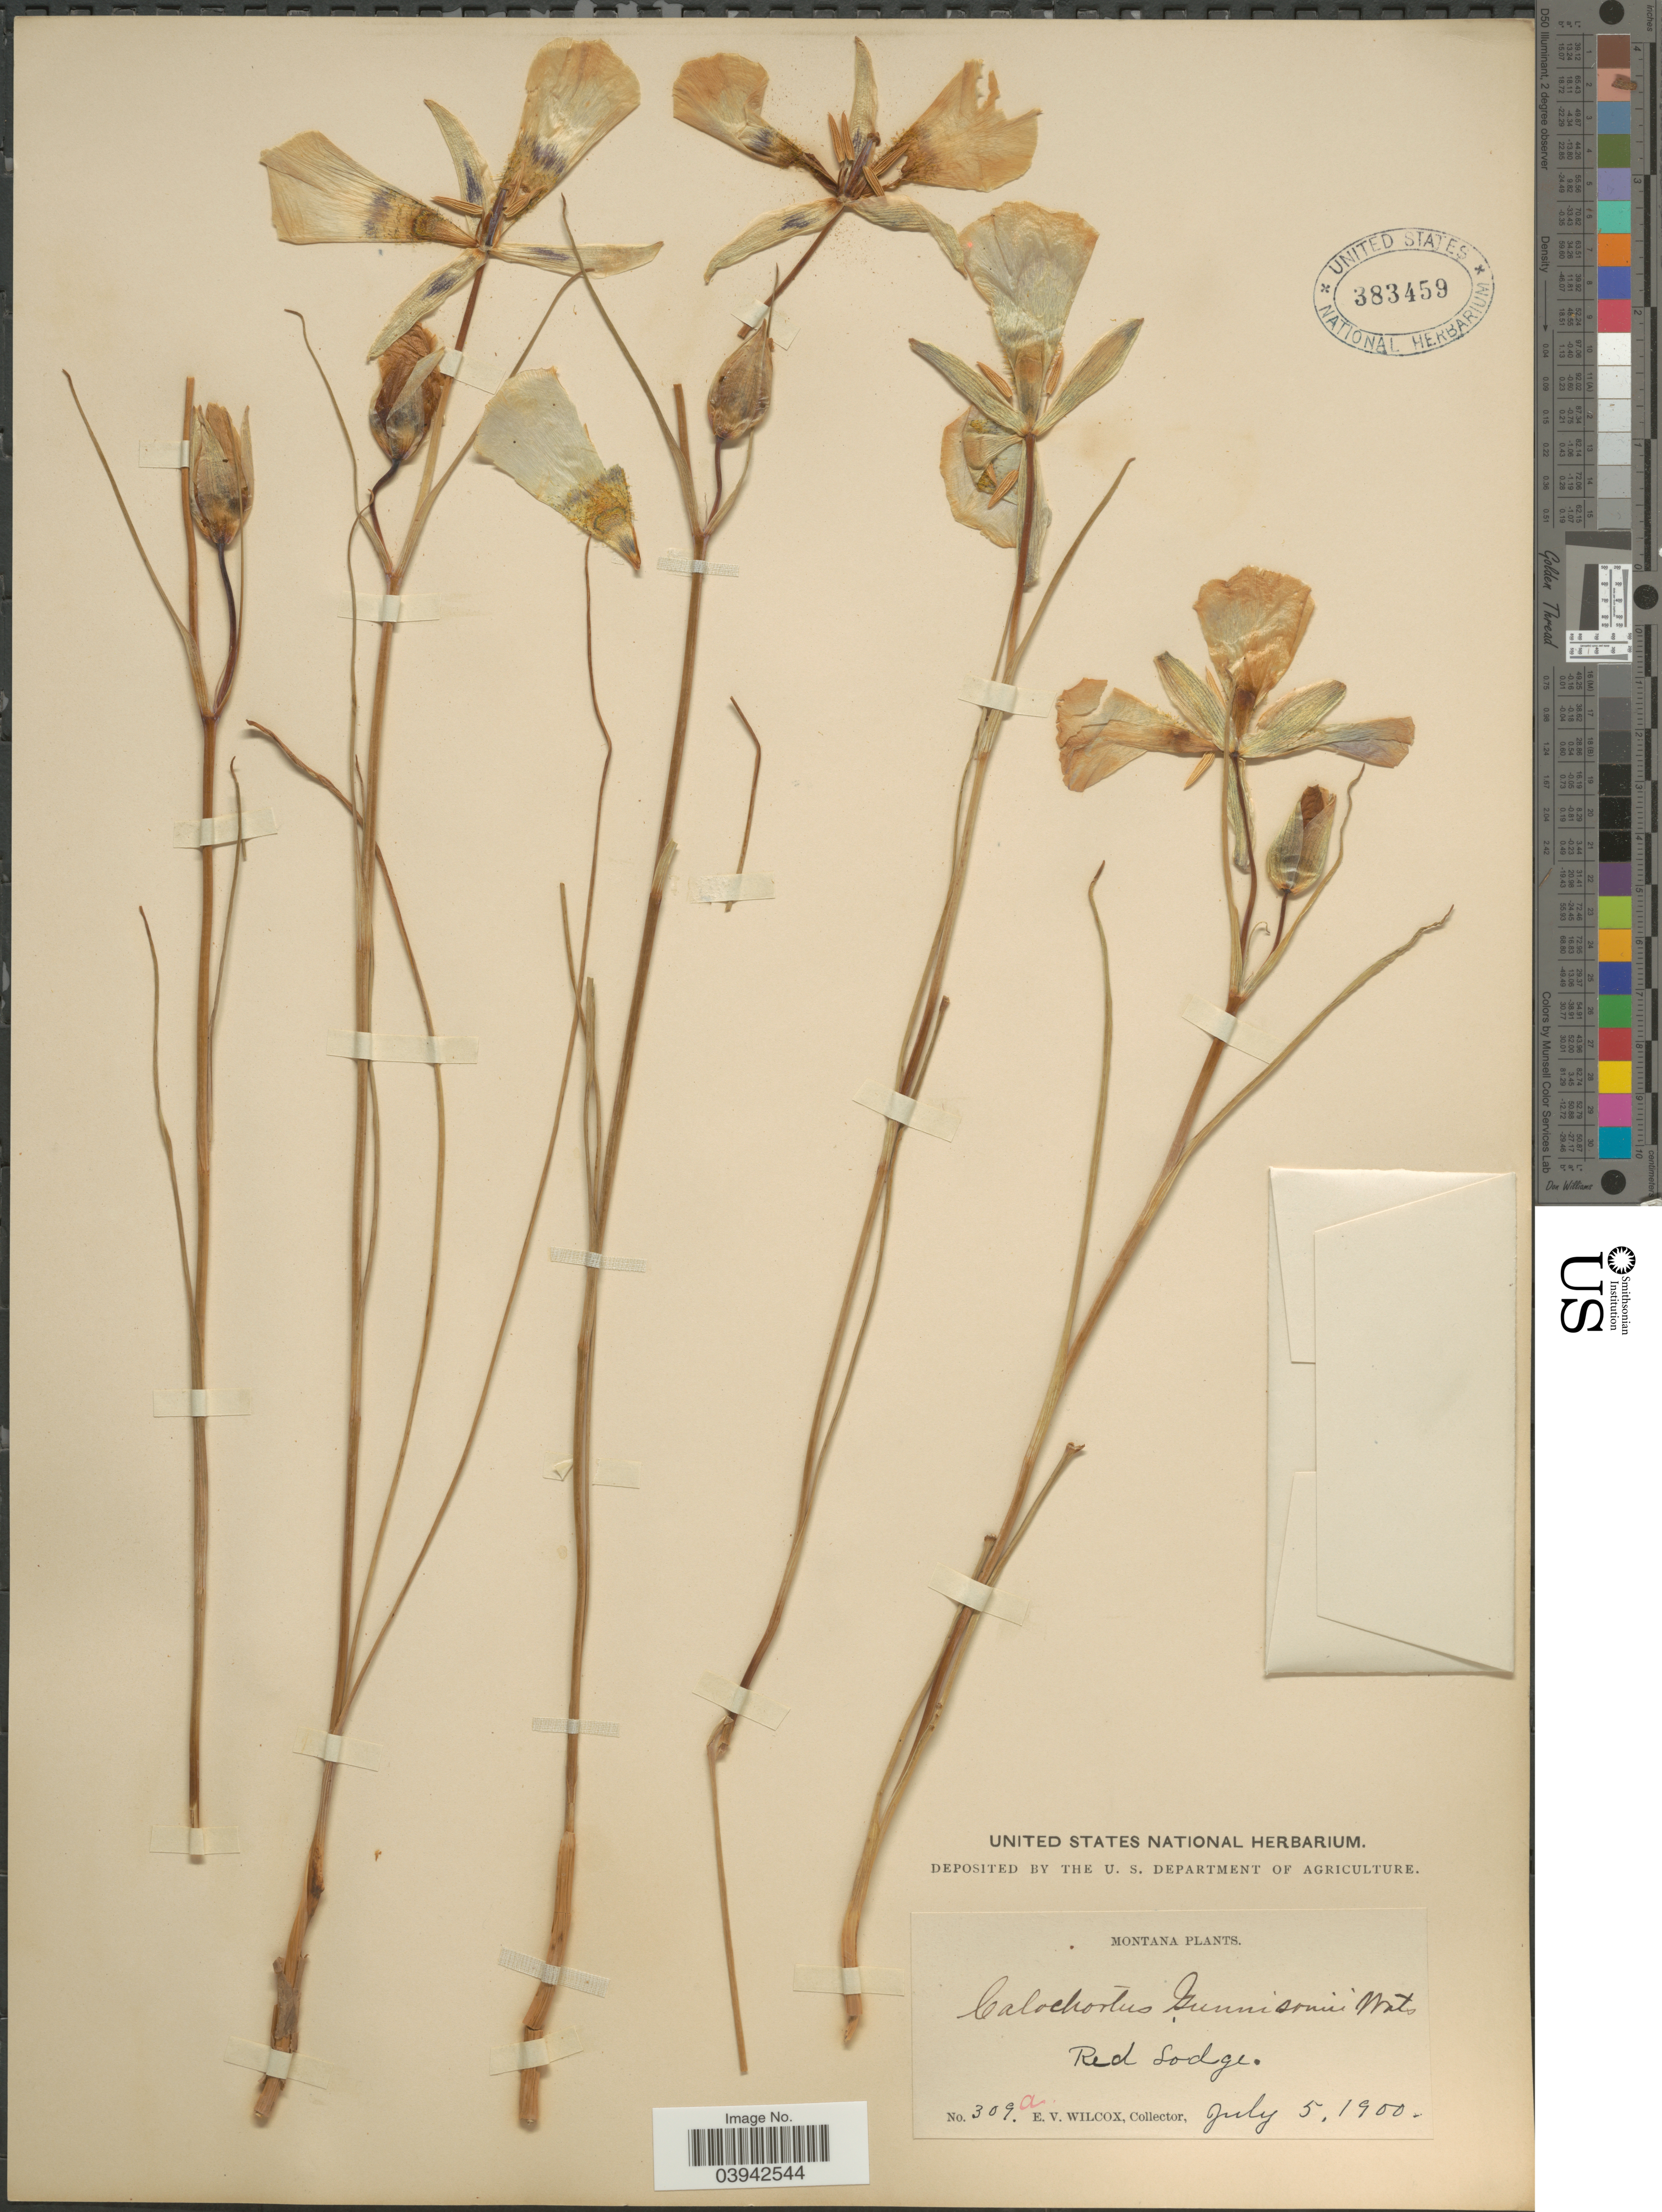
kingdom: Plantae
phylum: Tracheophyta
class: Liliopsida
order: Liliales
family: Liliaceae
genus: Calochortus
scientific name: Calochortus gunnisonii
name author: S. Watson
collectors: E. V. Wilcox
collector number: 309a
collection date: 1900-07-05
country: United States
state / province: Montana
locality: Red Lodge.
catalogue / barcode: US 383459